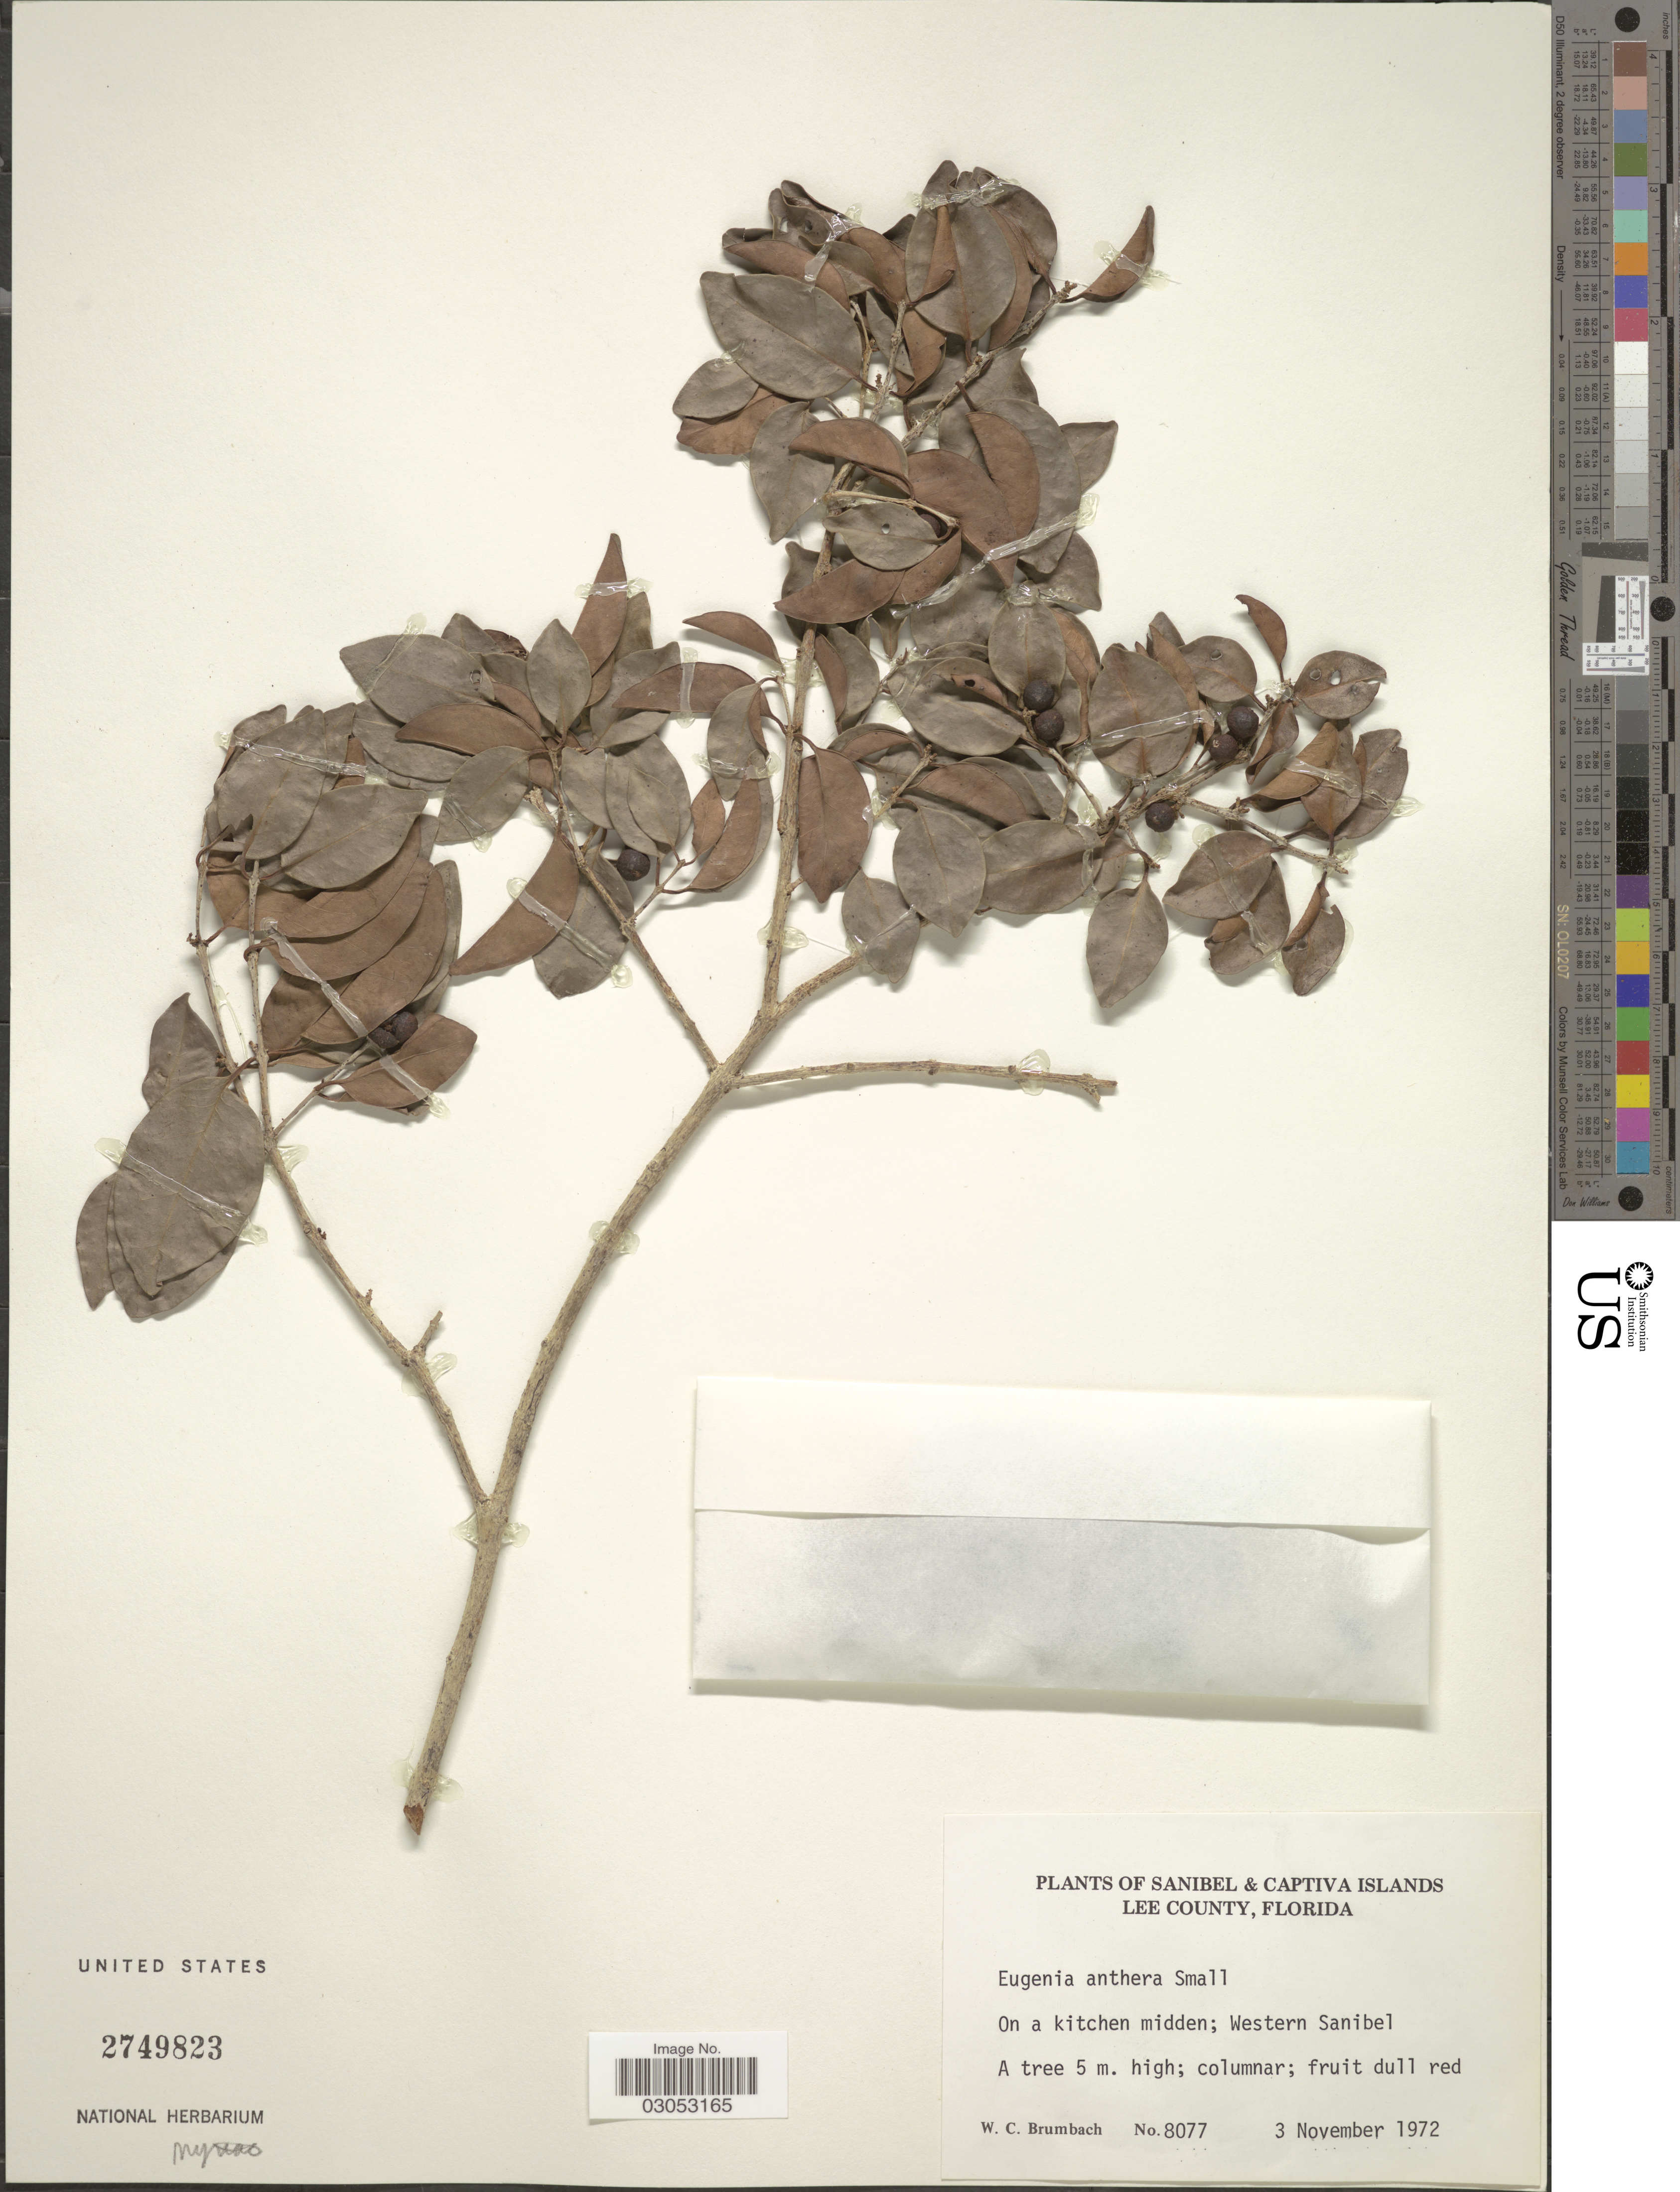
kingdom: Plantae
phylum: Tracheophyta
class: Magnoliopsida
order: Myrtales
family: Myrtaceae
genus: Eugenia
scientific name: Eugenia axillaris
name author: (Sw.) Willd.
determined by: Strong, Mark T., (BOT), Smithsonian Institution - National Museum of Natural History (UNITED STATES)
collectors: W. C. Brumbach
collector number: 8077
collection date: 1972-11-03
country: United States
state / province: Florida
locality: Sanibel & Captiva Islands, On a kitchen midden; Western Sanibel.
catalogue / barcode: US 2749823